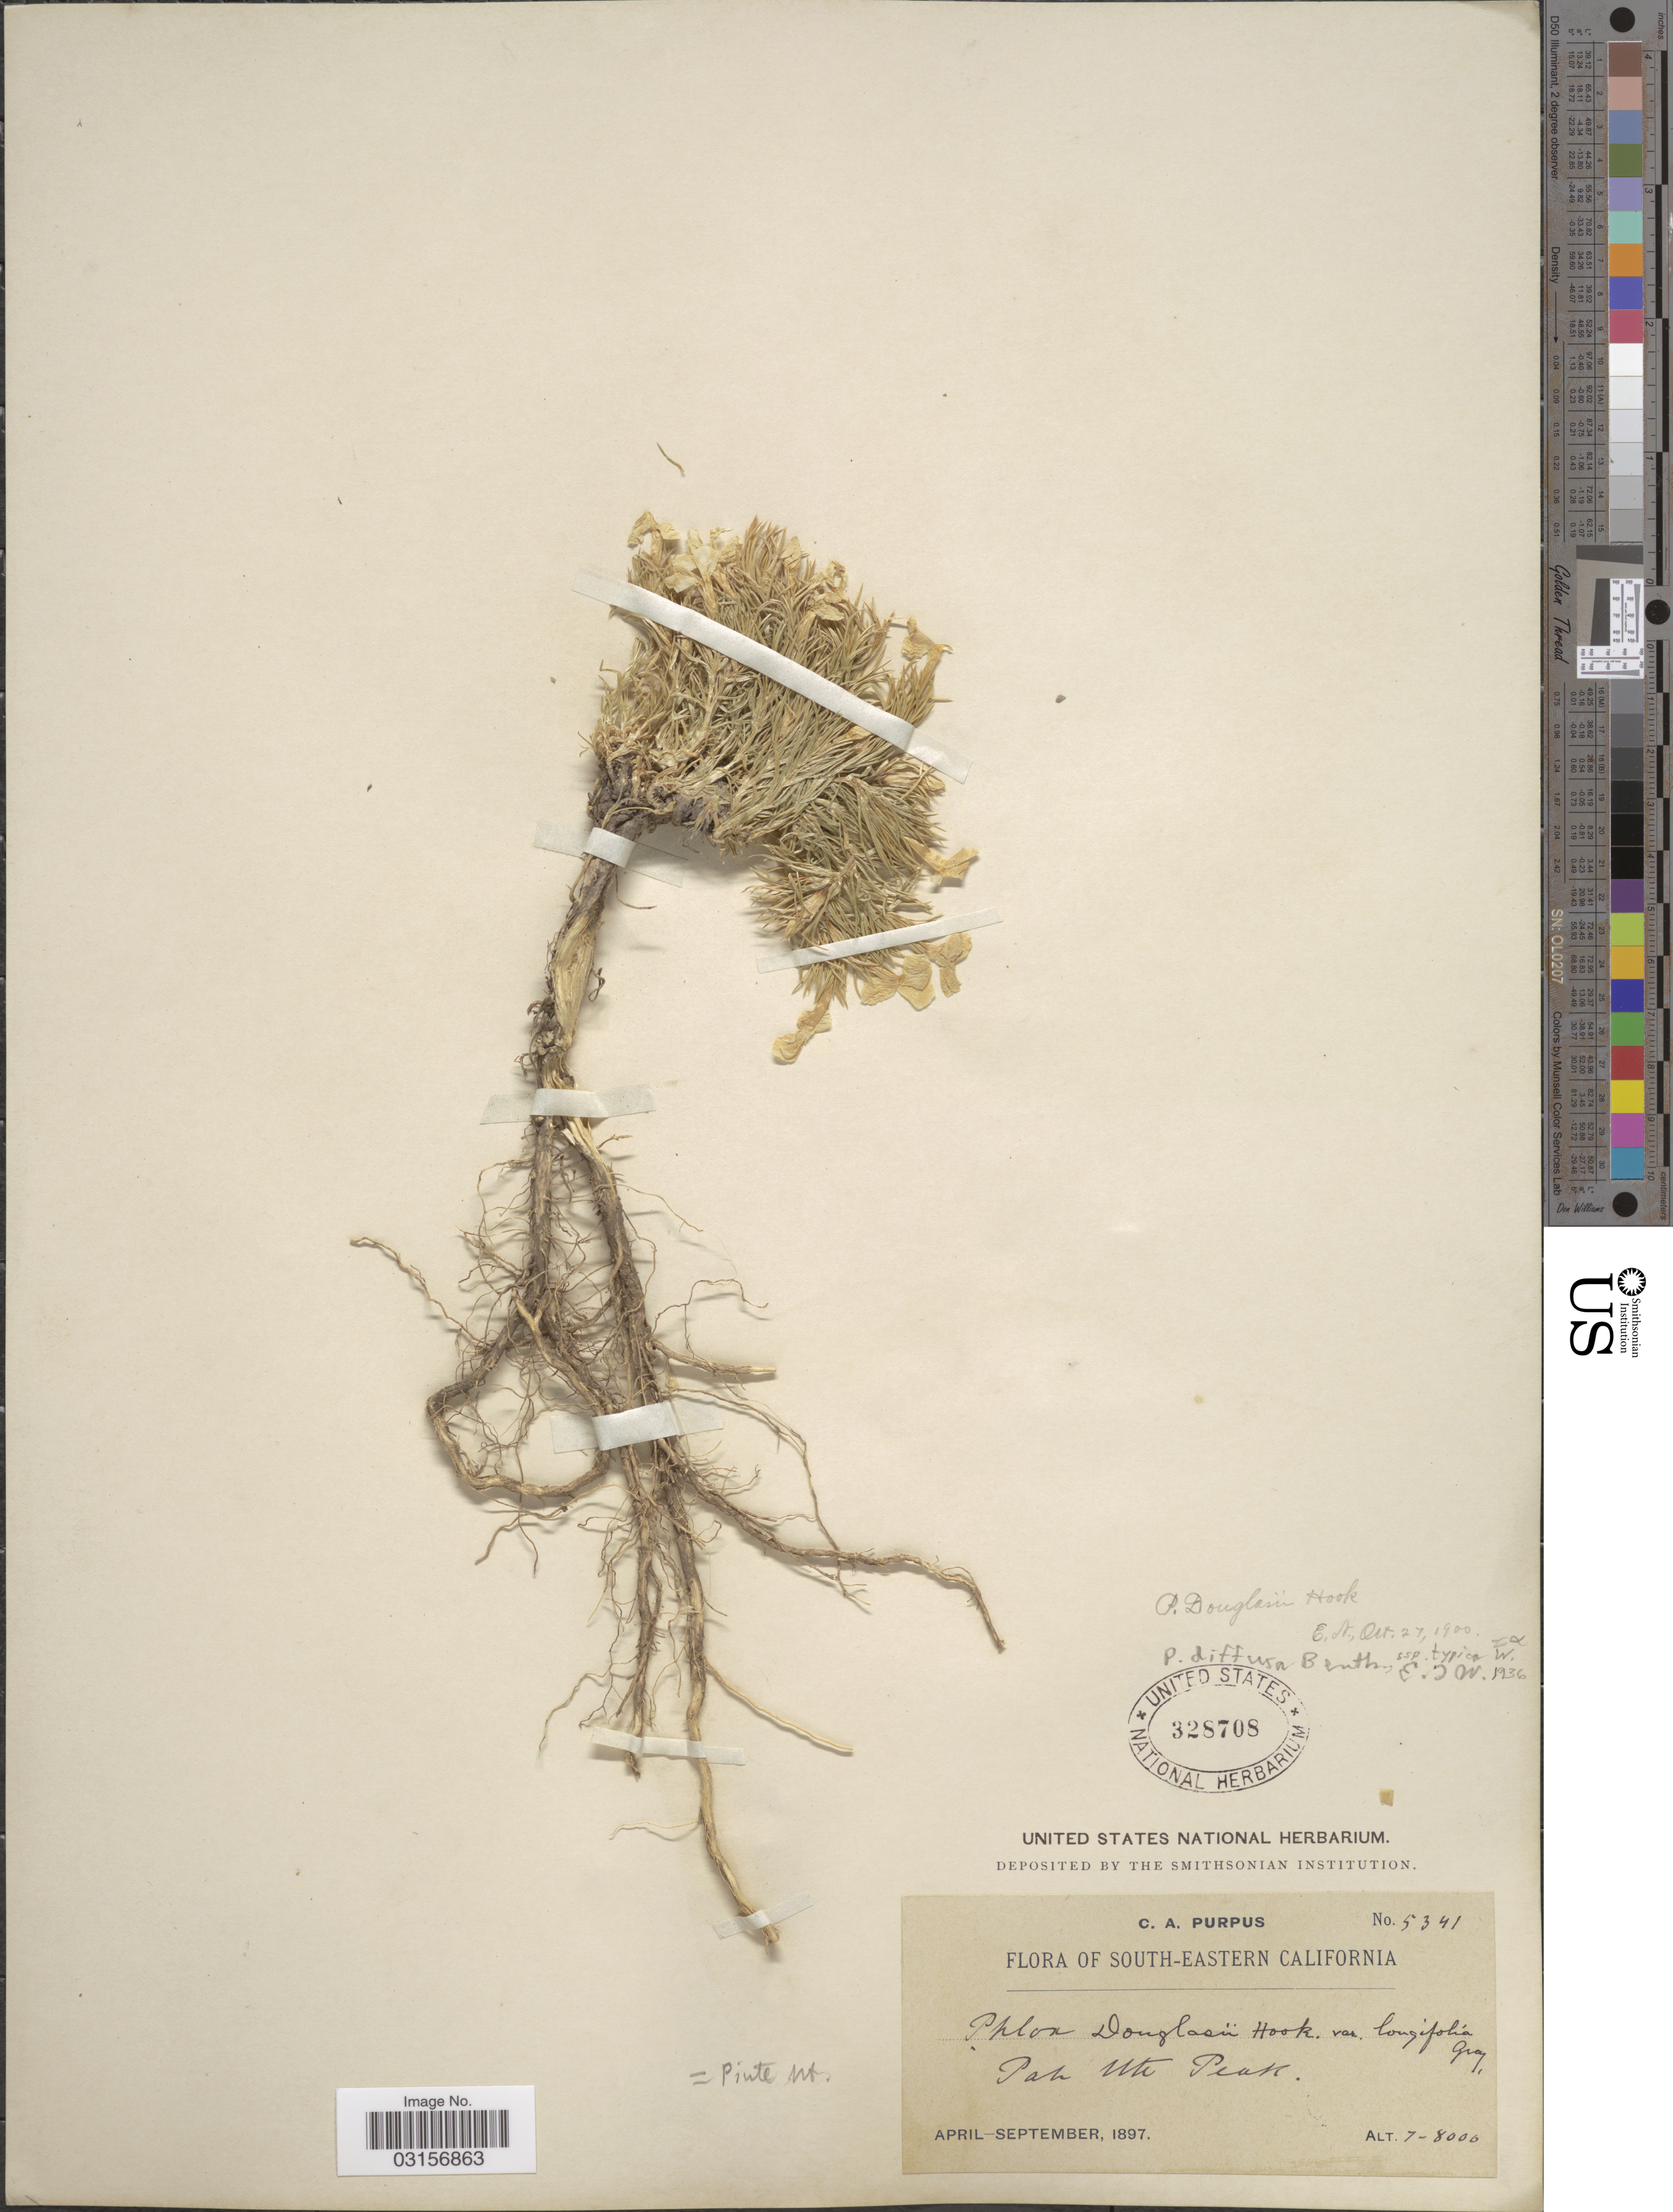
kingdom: Plantae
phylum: Tracheophyta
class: Magnoliopsida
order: Ericales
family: Polemoniaceae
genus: Phlox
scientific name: Phlox diffusa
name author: Benth.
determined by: Mayfield, M. H.; Ferguson, C. J.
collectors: C. A. Purpus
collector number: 5341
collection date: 1897-04/1897-09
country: United States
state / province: California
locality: South-Eastern California, Pah Ute Peak.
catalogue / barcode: US 328708